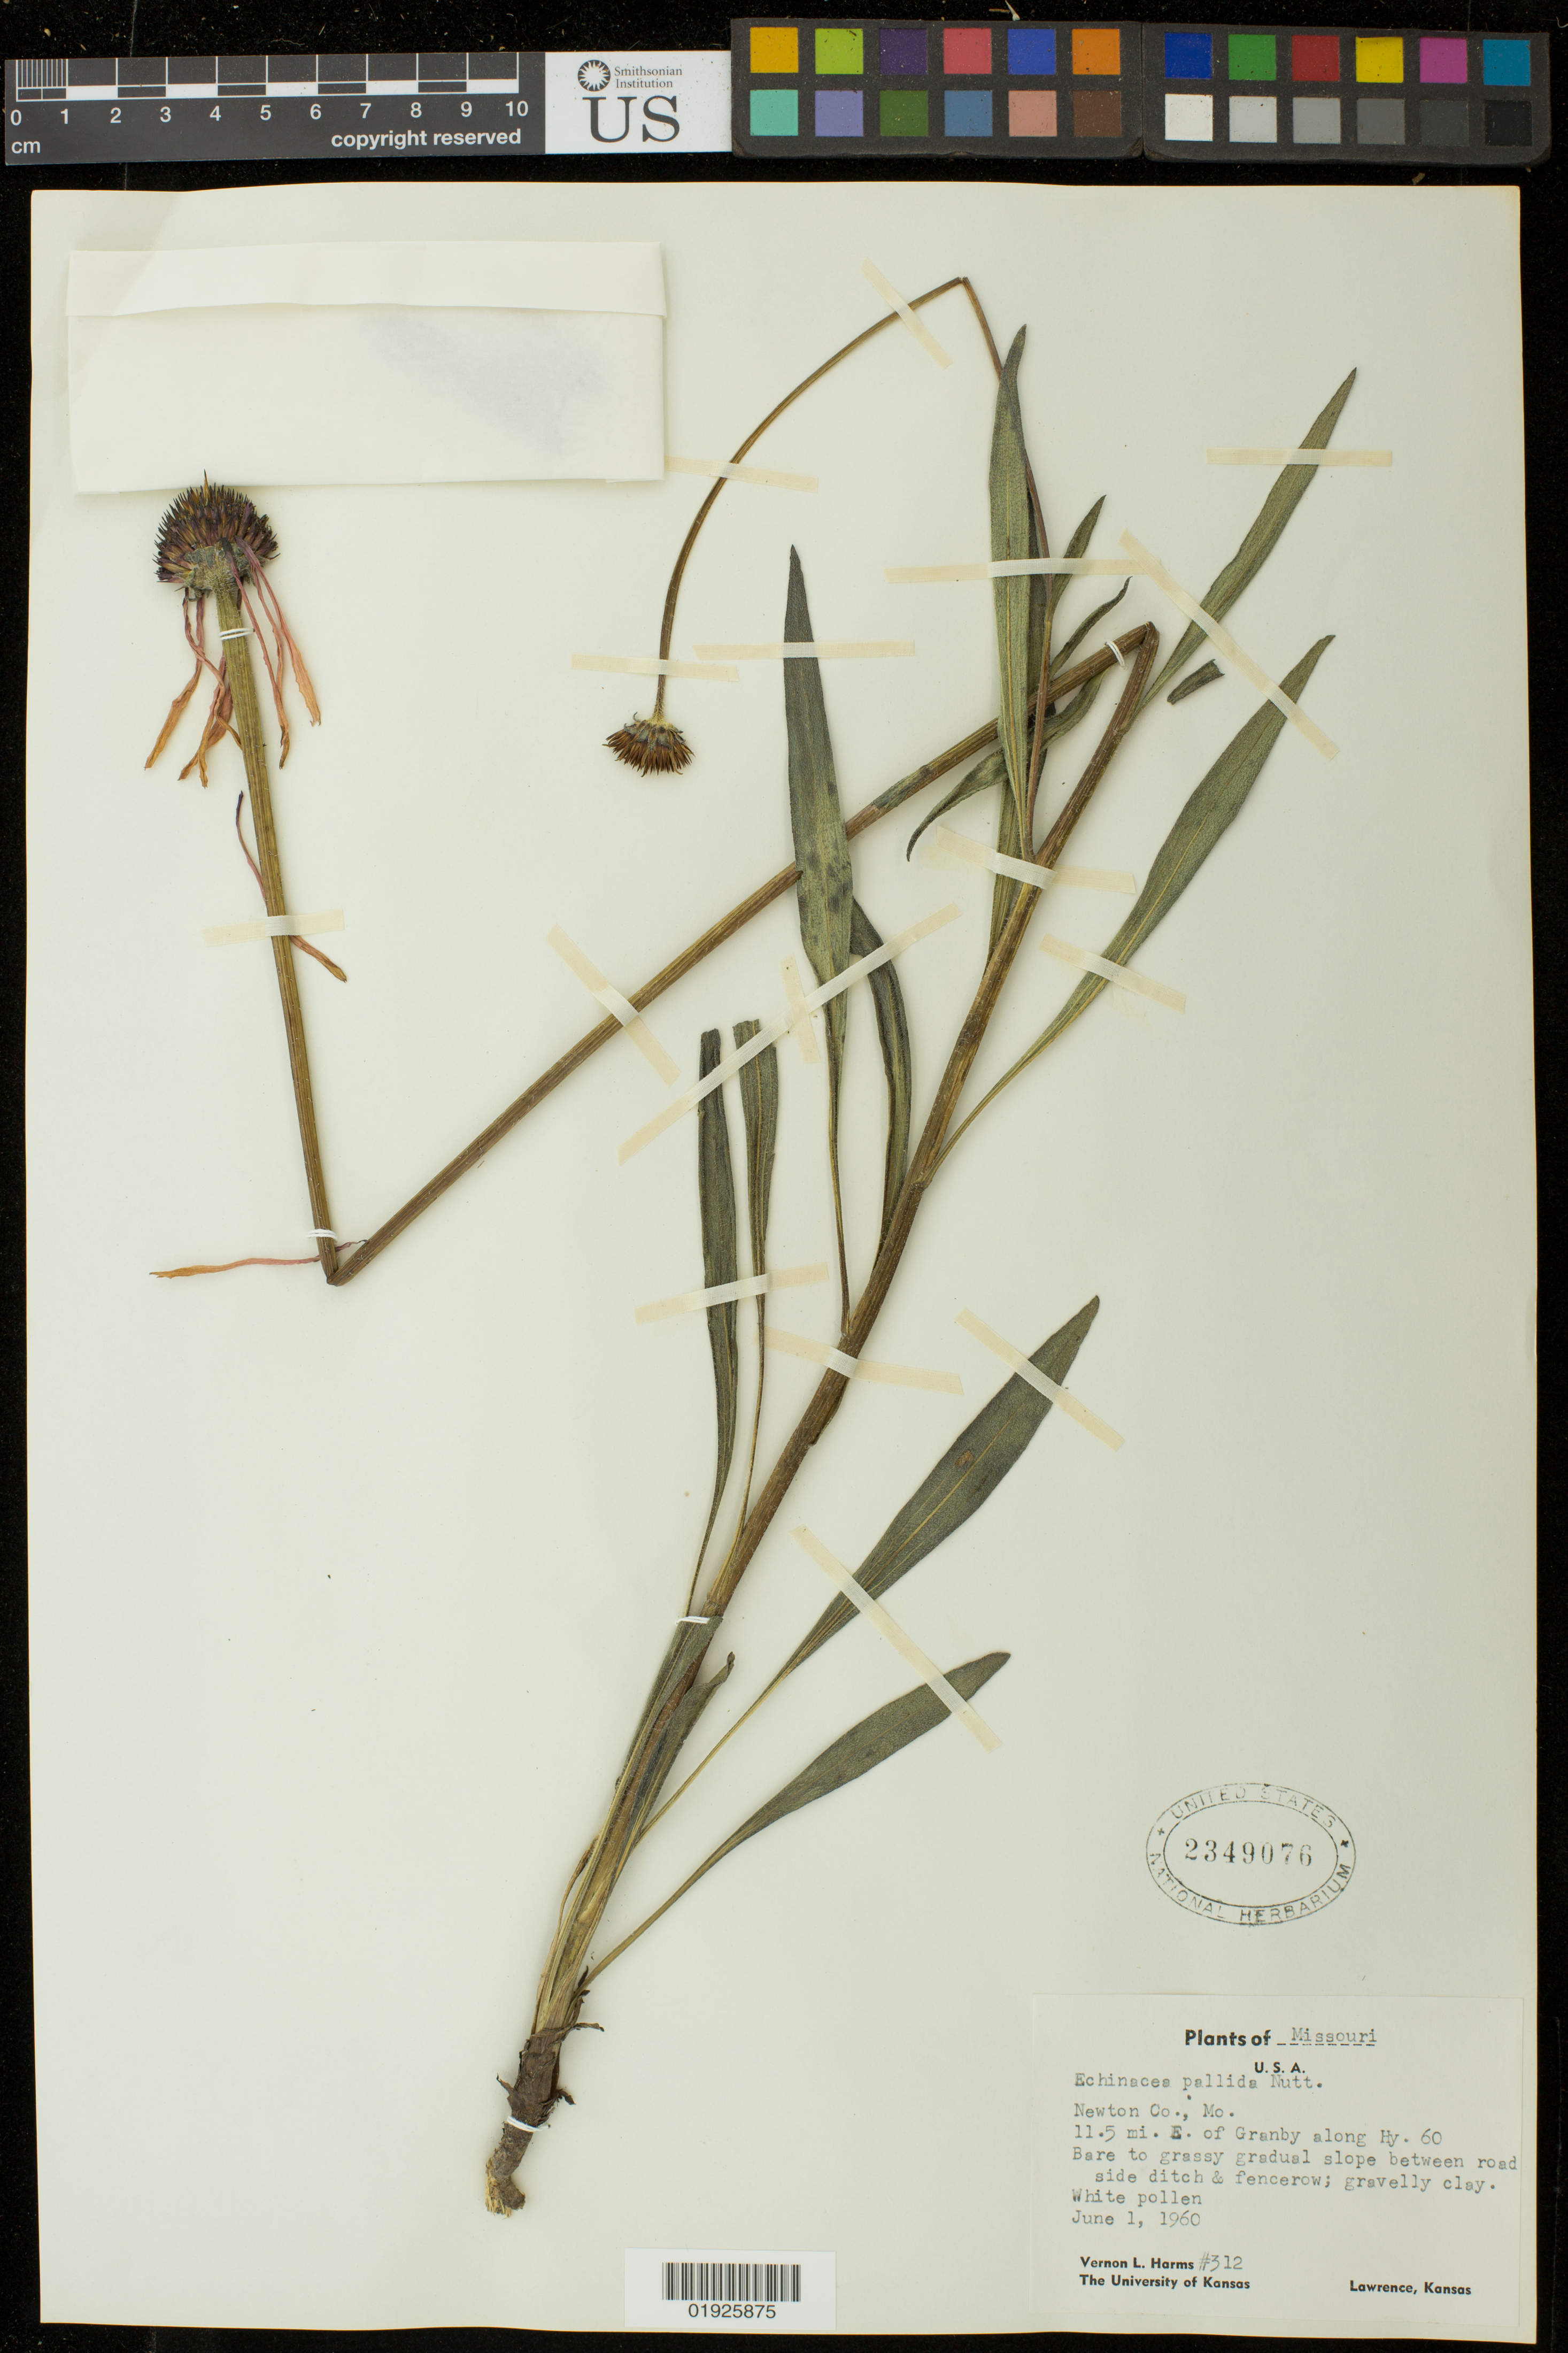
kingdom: Plantae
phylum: Tracheophyta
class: Magnoliopsida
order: Asterales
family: Asteraceae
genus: Echinacea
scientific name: Echinacea pallida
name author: (Nutt.) Nutt.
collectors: V. Harms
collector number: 312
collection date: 1960-06-01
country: United States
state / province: Missouri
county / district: Newton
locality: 11.5 mi E of Granby along Hy. 60.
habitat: Bare to grassy gradual slope between road side ditch and fencerow; gravelly clay.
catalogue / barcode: US 2349076